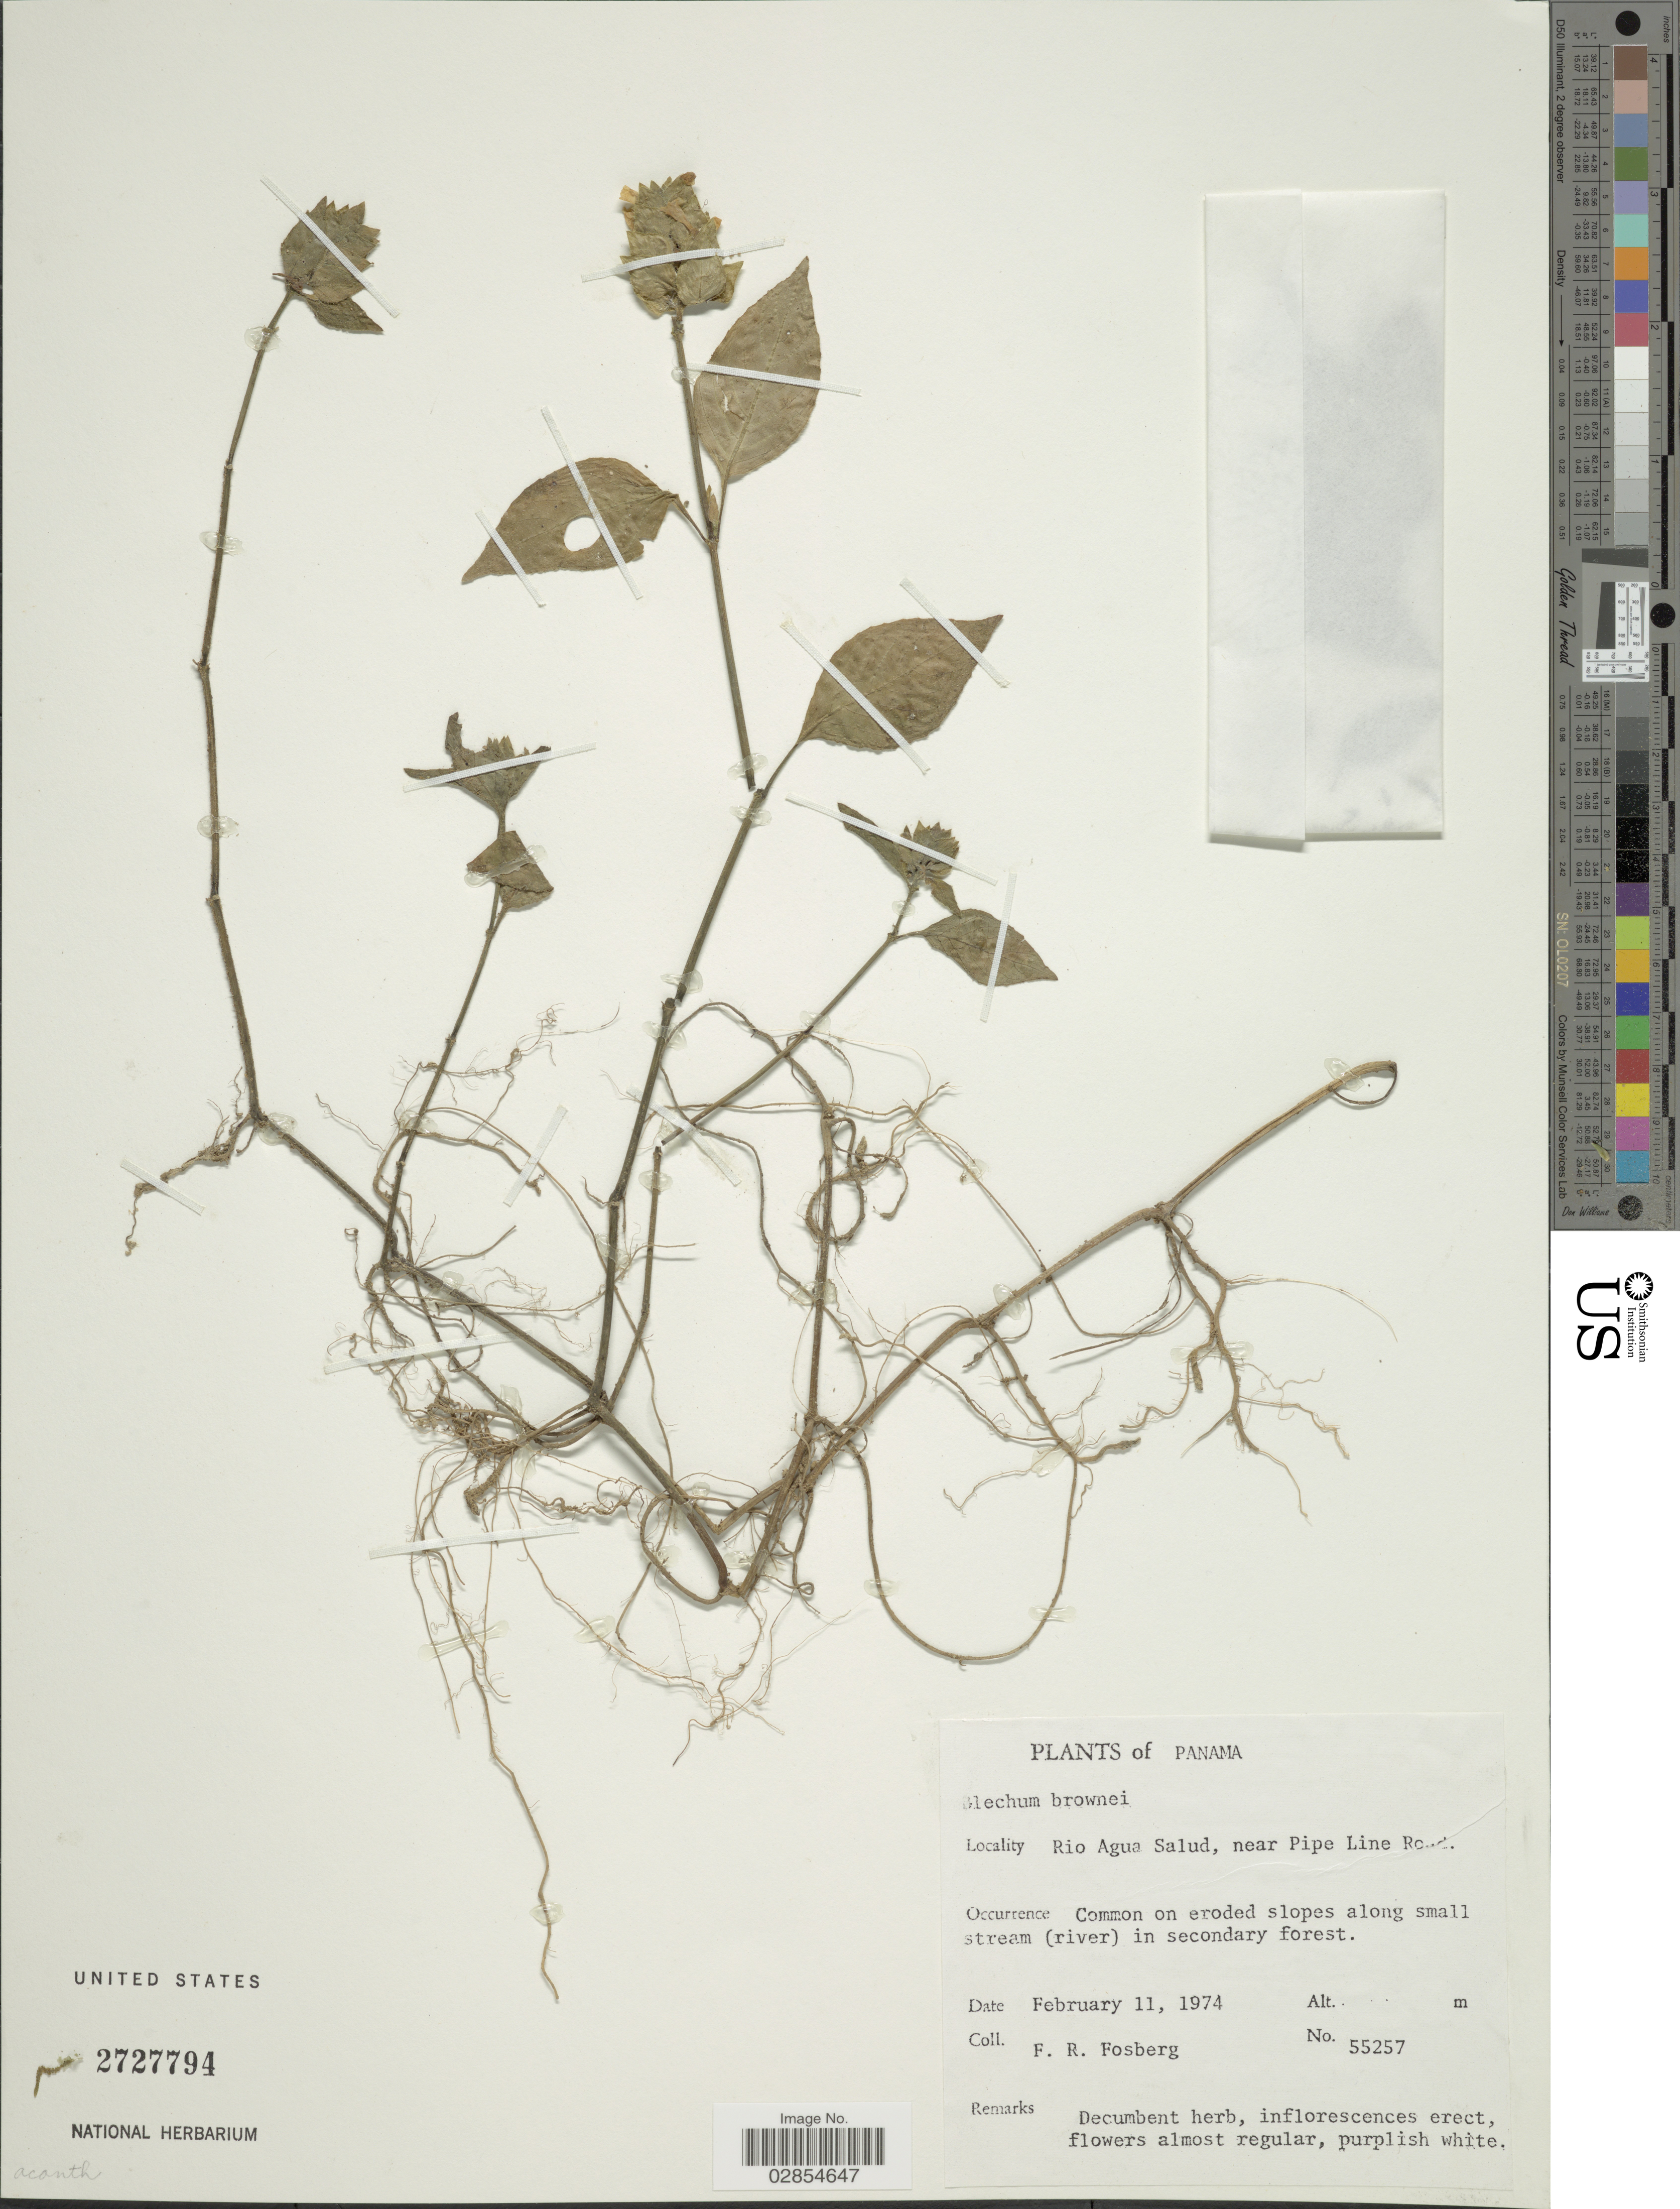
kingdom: Plantae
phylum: Tracheophyta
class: Magnoliopsida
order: Lamiales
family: Acanthaceae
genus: Blechum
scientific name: Blechum pyramidatum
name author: (Lam.) Urb.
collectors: F. R. Fosberg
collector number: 55257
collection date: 1974-02-11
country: Panama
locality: Rio Agua Salud, near Pipe Line Road.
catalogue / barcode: US 2727794